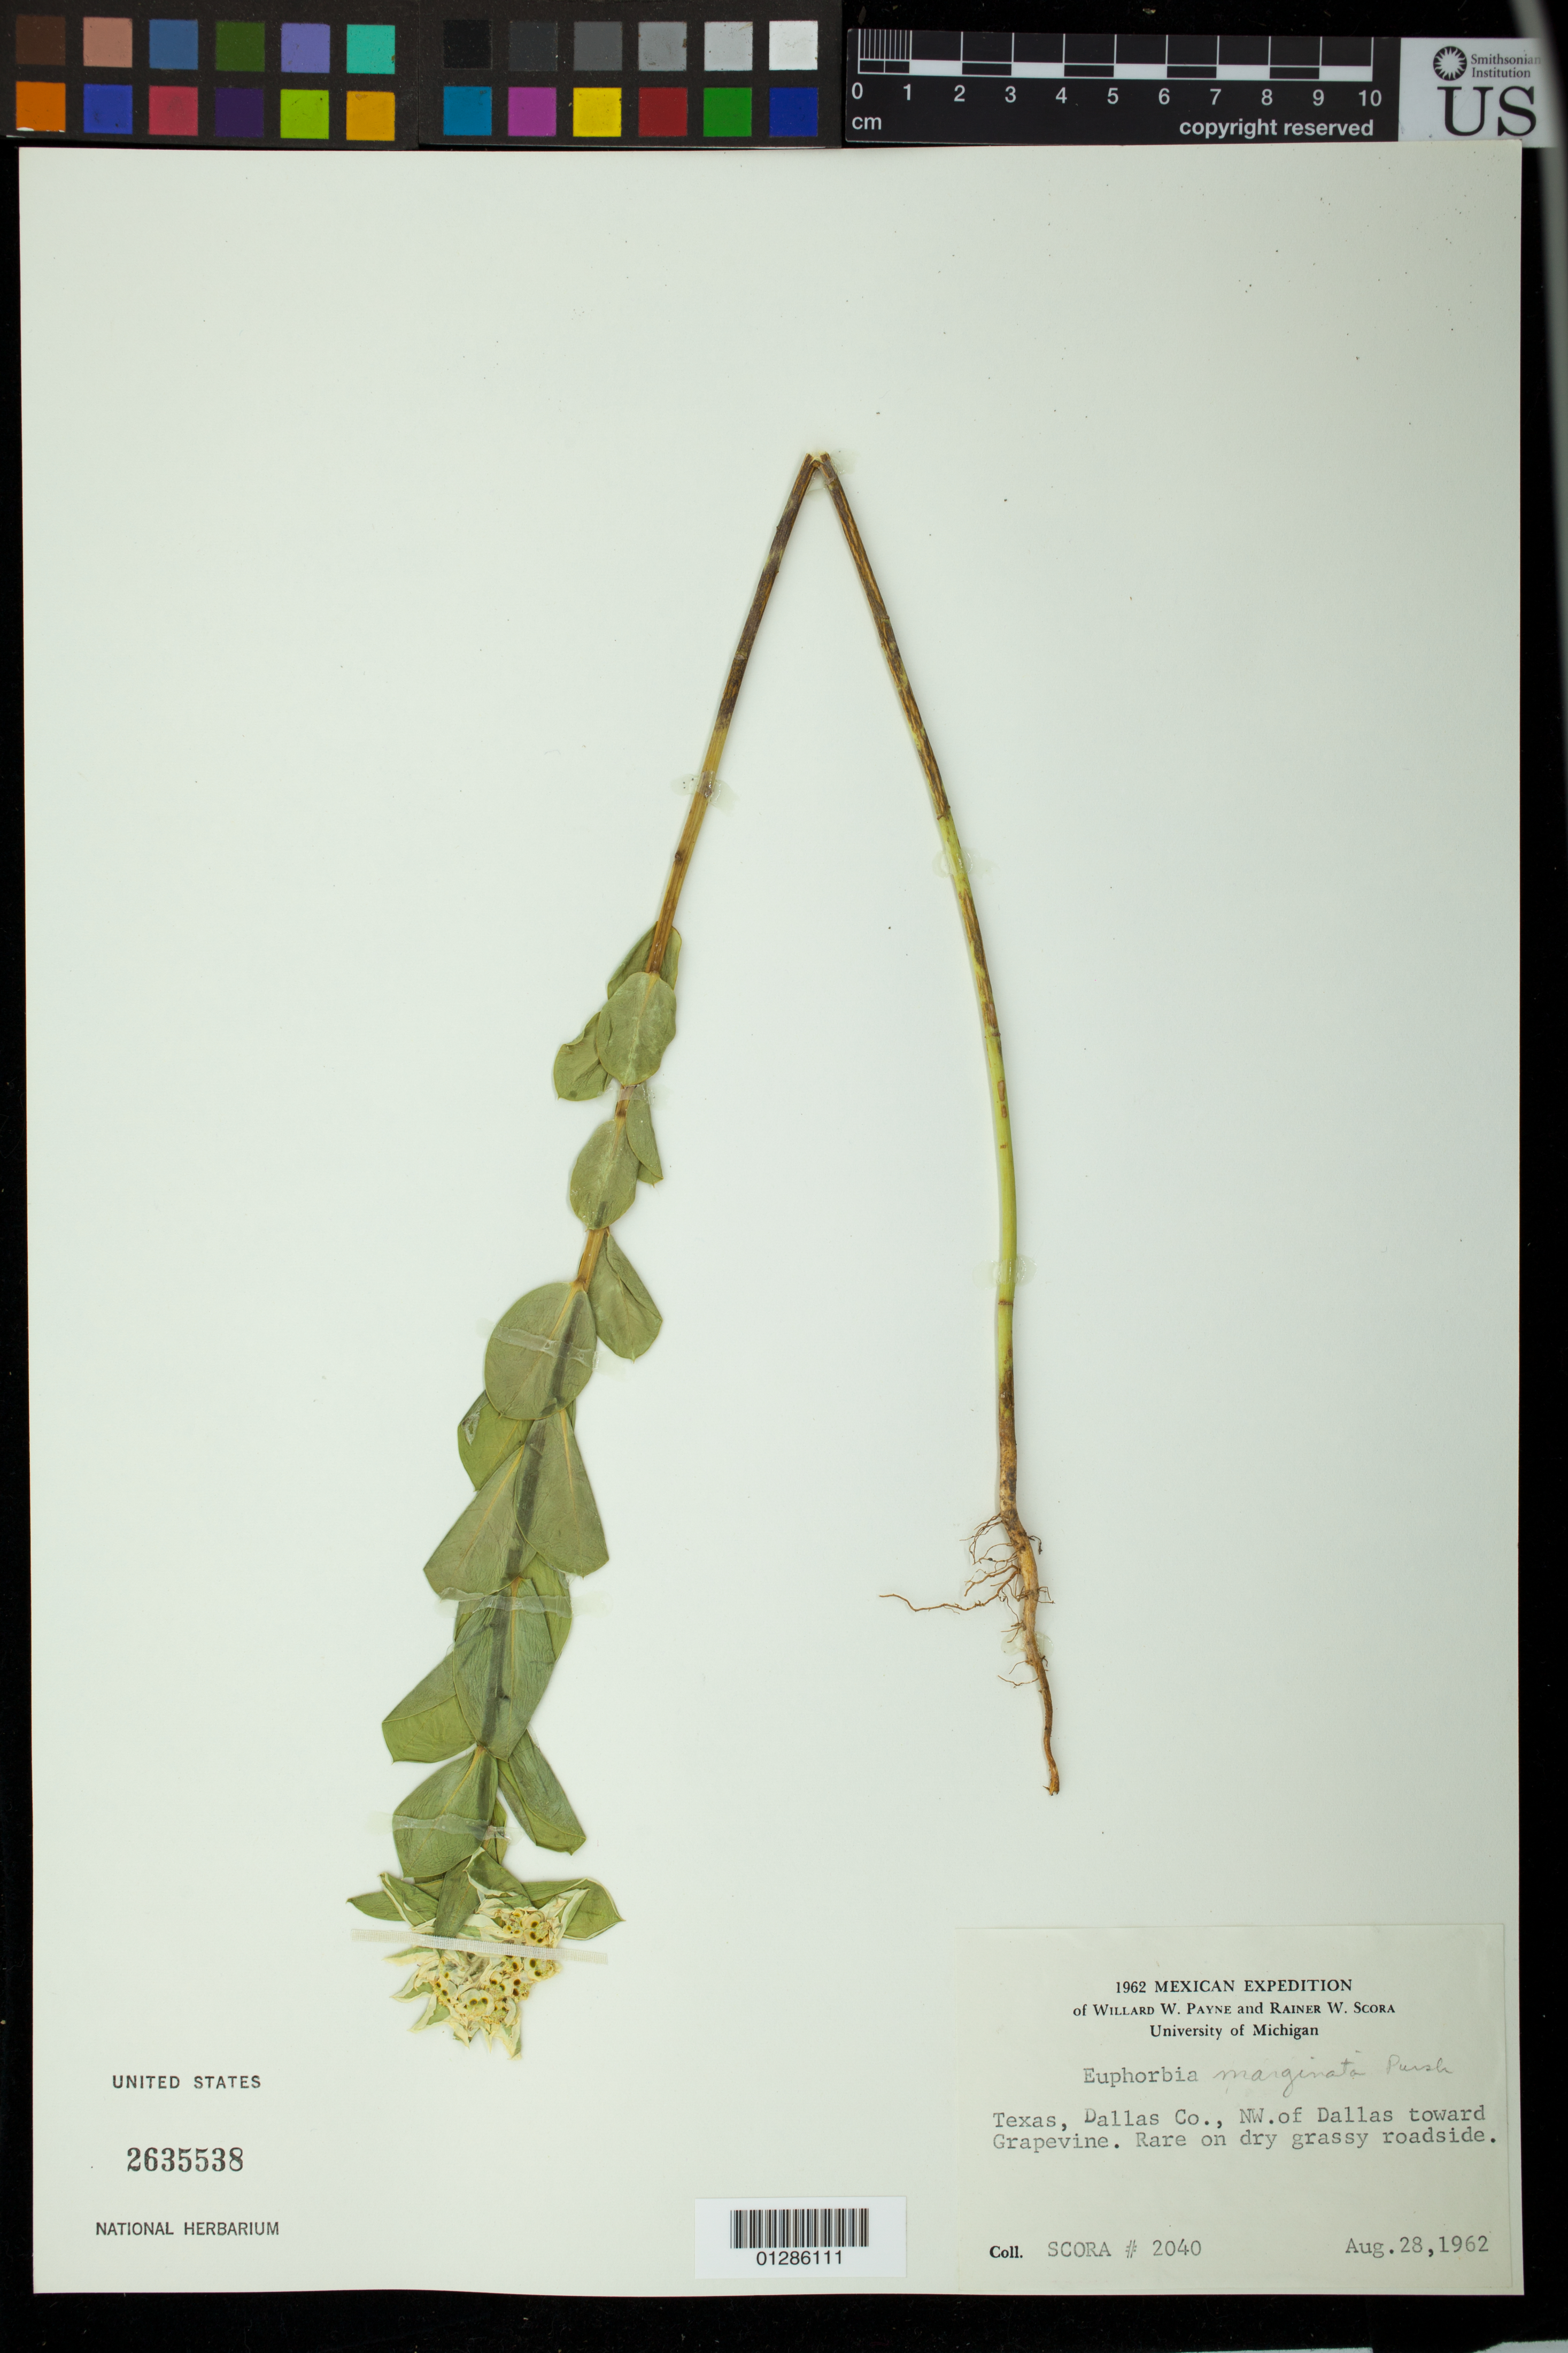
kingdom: Plantae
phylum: Tracheophyta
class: Magnoliopsida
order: Malpighiales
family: Euphorbiaceae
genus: Euphorbia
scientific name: Euphorbia marginata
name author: Pursh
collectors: R. Scora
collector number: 2040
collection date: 1962-08-28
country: United States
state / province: Texas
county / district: Dallas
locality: NW. of Dallas toward Grapevine.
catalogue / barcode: US 2635538